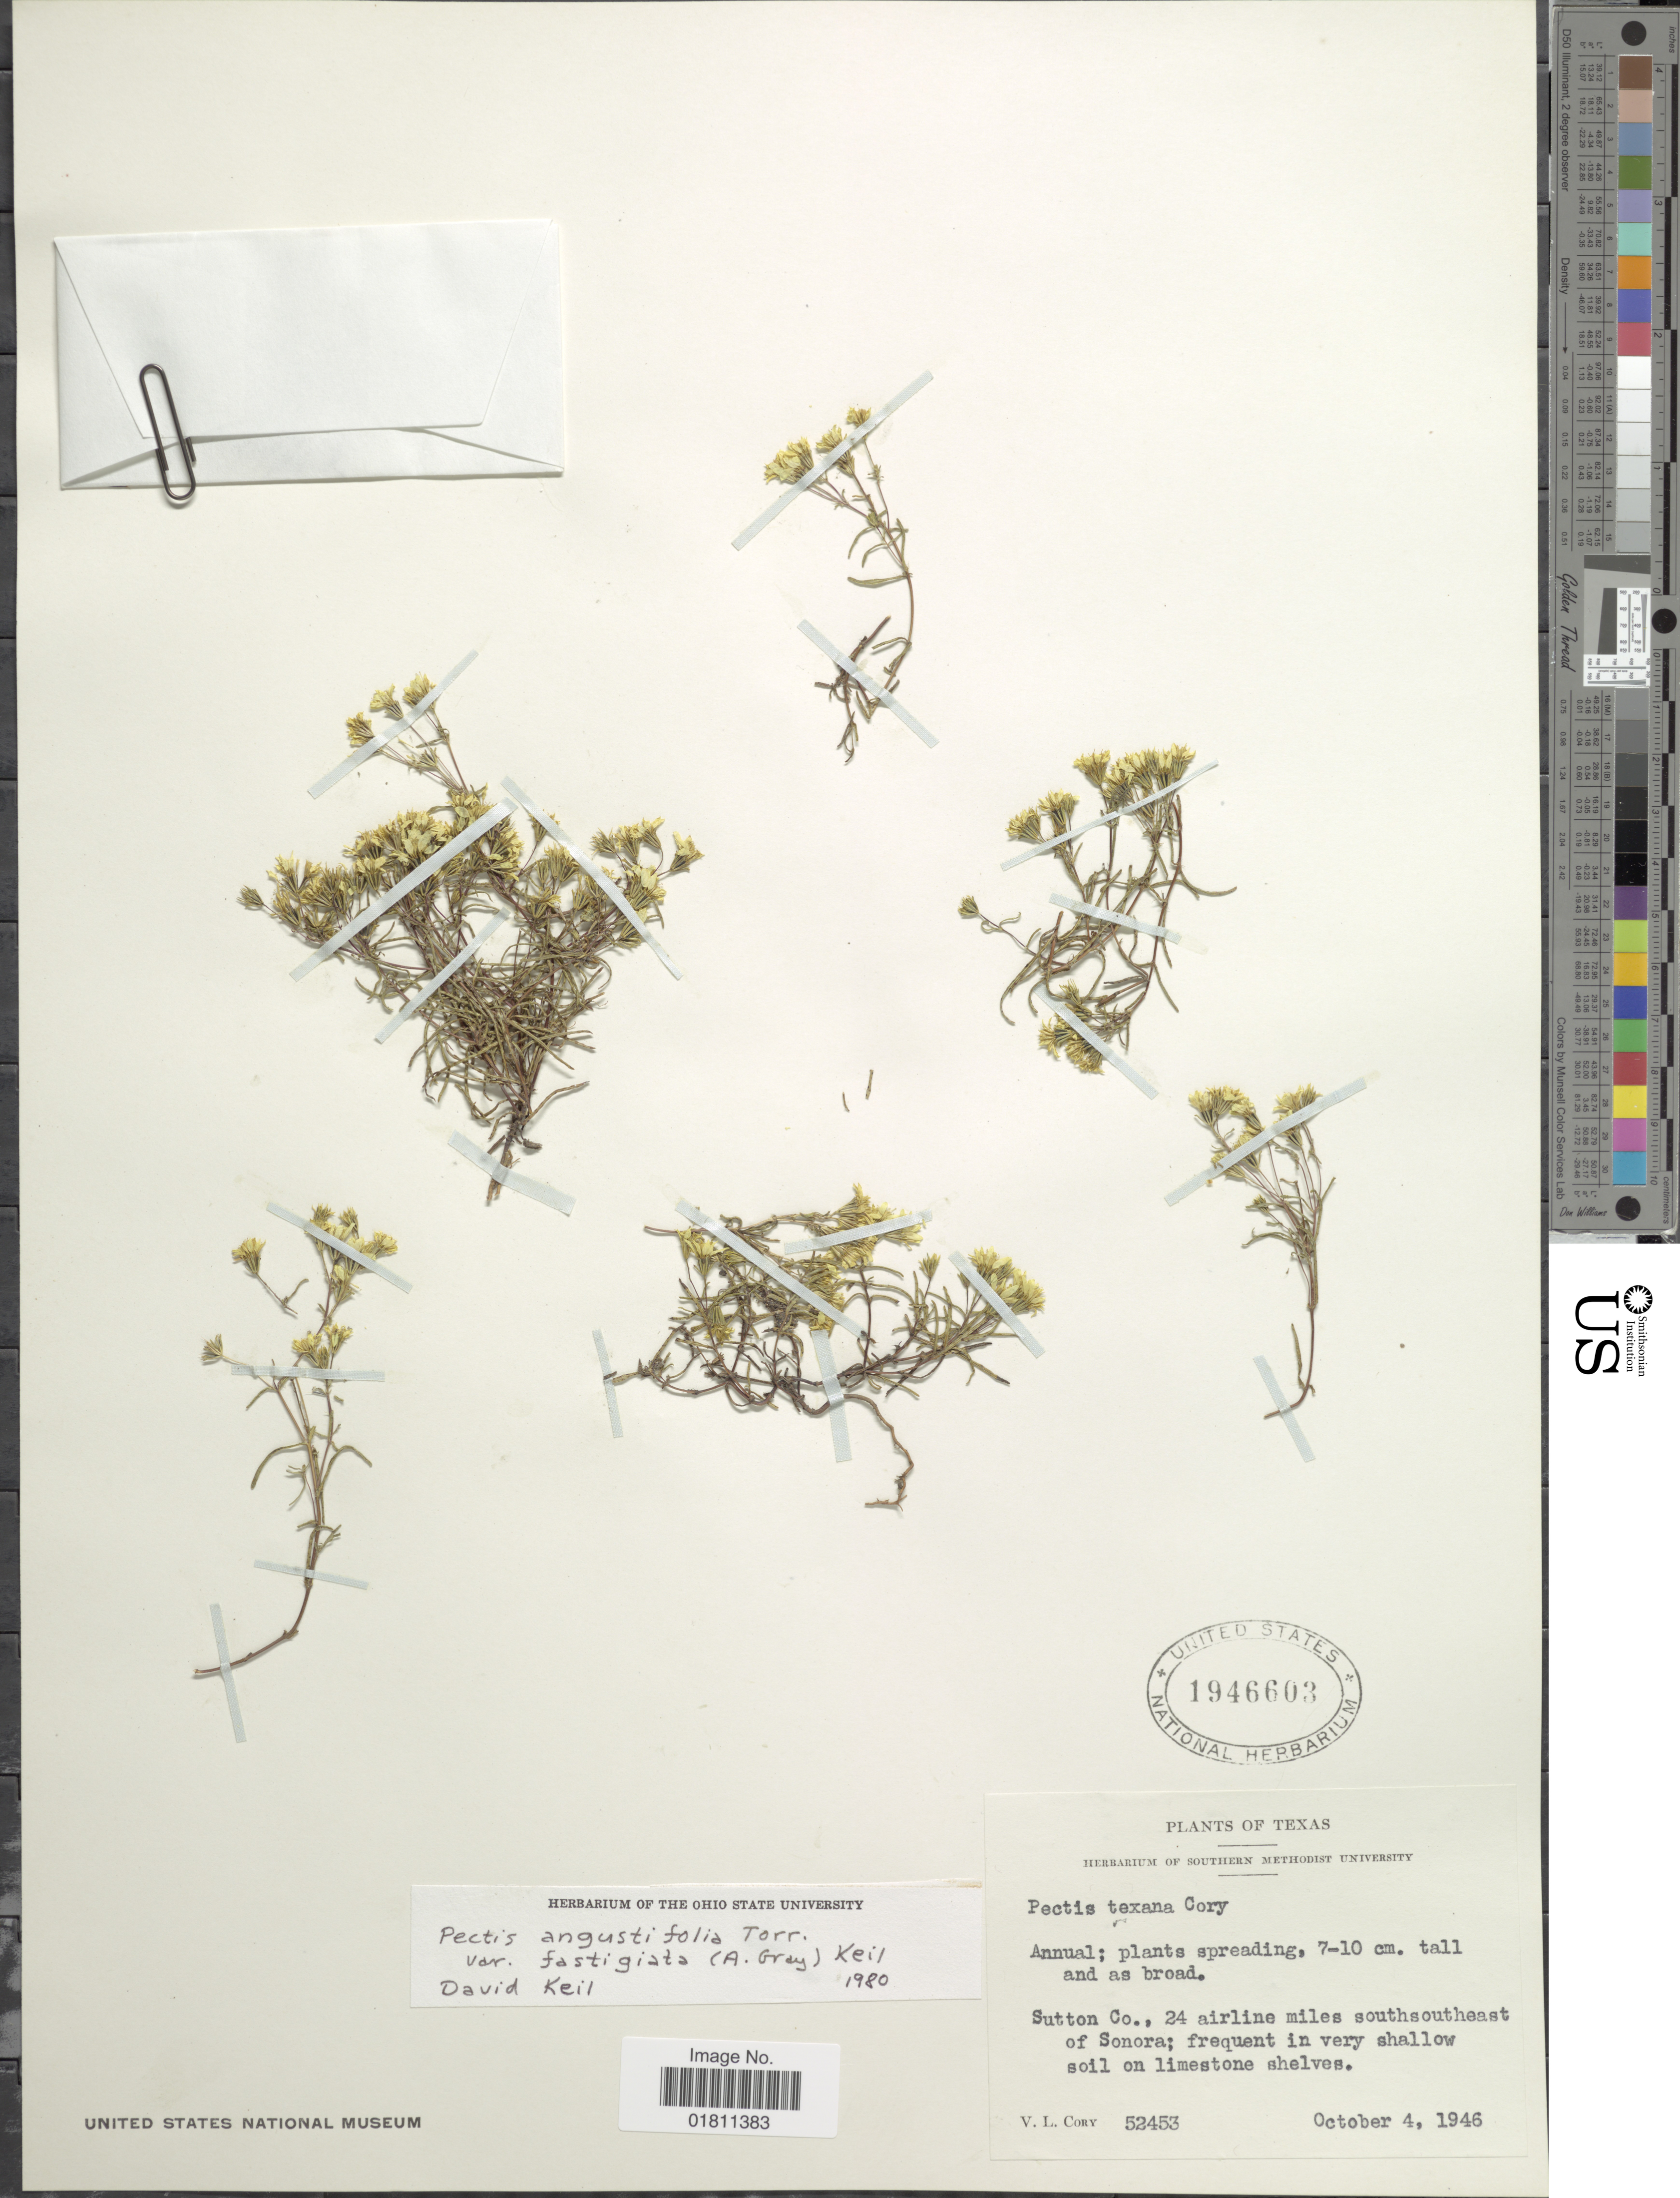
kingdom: Plantae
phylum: Tracheophyta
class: Magnoliopsida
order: Asterales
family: Asteraceae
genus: Pectis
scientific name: Pectis angustifolia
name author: Torr.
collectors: V. Cory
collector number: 52453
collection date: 1946-10-04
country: United States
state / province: Texas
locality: Sutton Co., 24 airline miles southsoutheast of Sonora.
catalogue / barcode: US 1946603